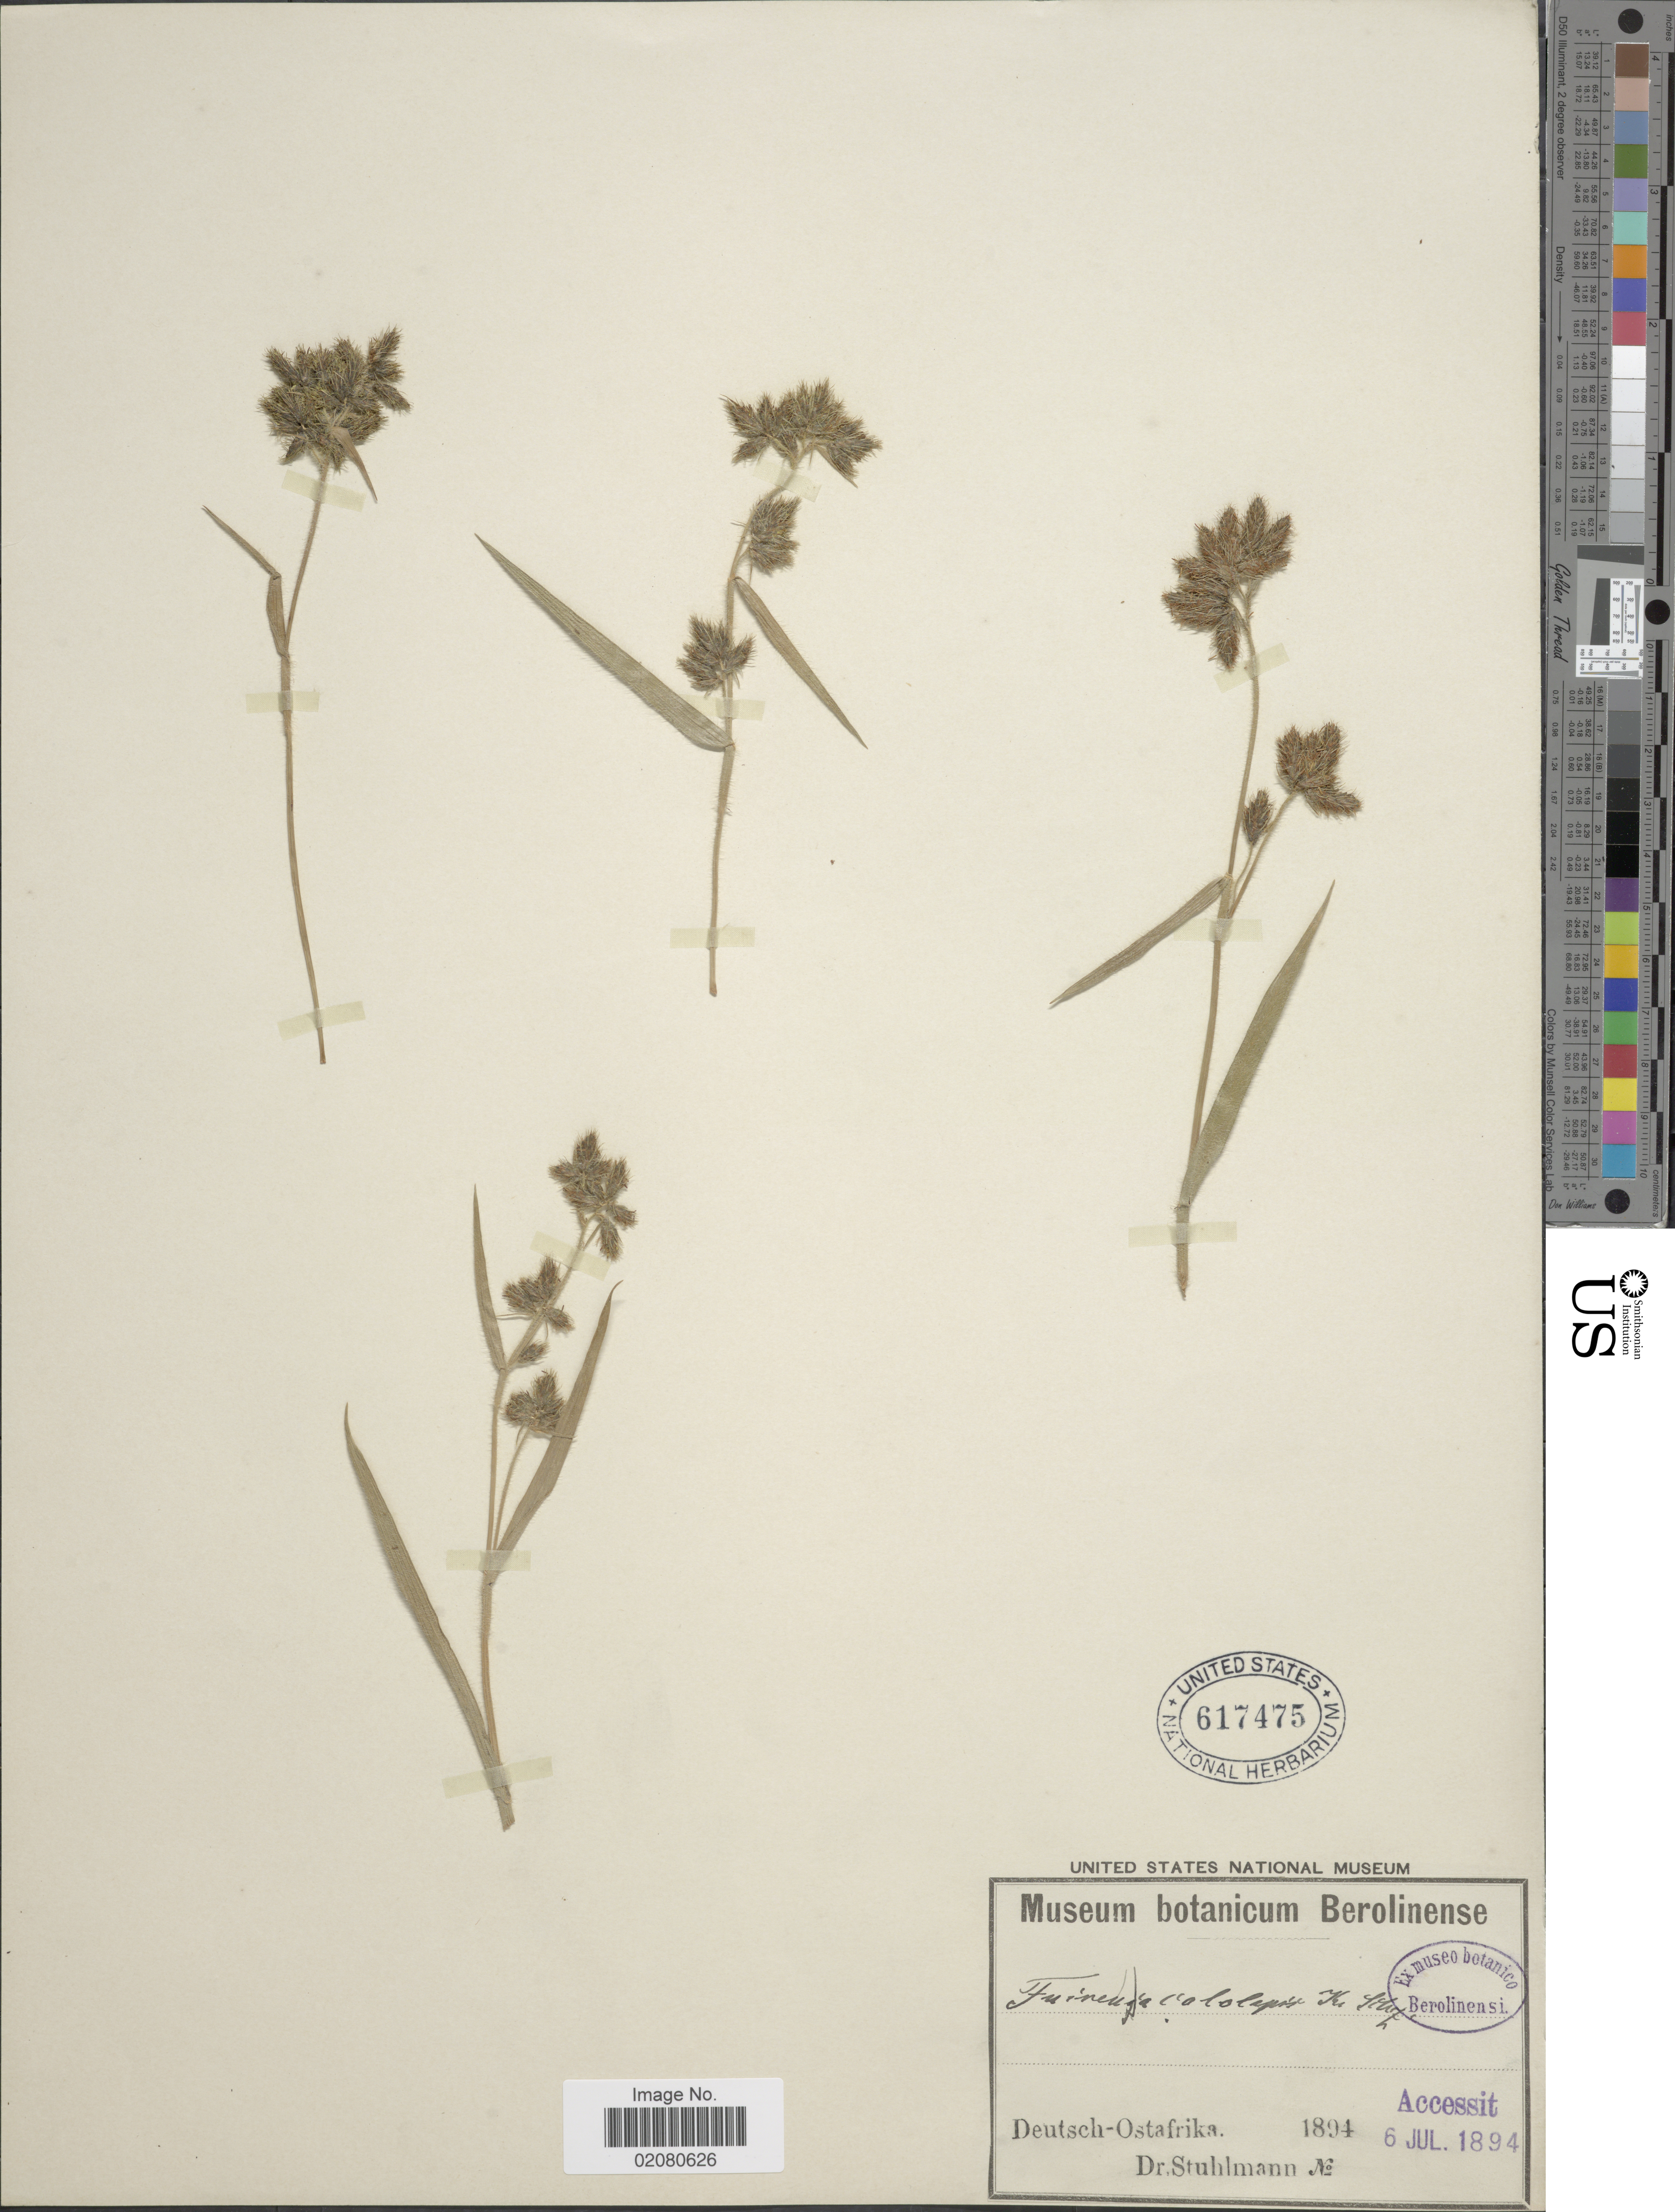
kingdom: Plantae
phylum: Tracheophyta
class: Liliopsida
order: Poales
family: Cyperaceae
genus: Fuirena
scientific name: Fuirena ochreata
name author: Nees ex Kunth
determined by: Strong, Mark T., (BOT), Smithsonian Institution - National Museum of Natural History (UNITED STATES)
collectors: -. Stuhlmann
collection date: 1894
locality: Deutsch-Ostafrika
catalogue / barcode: US 617475